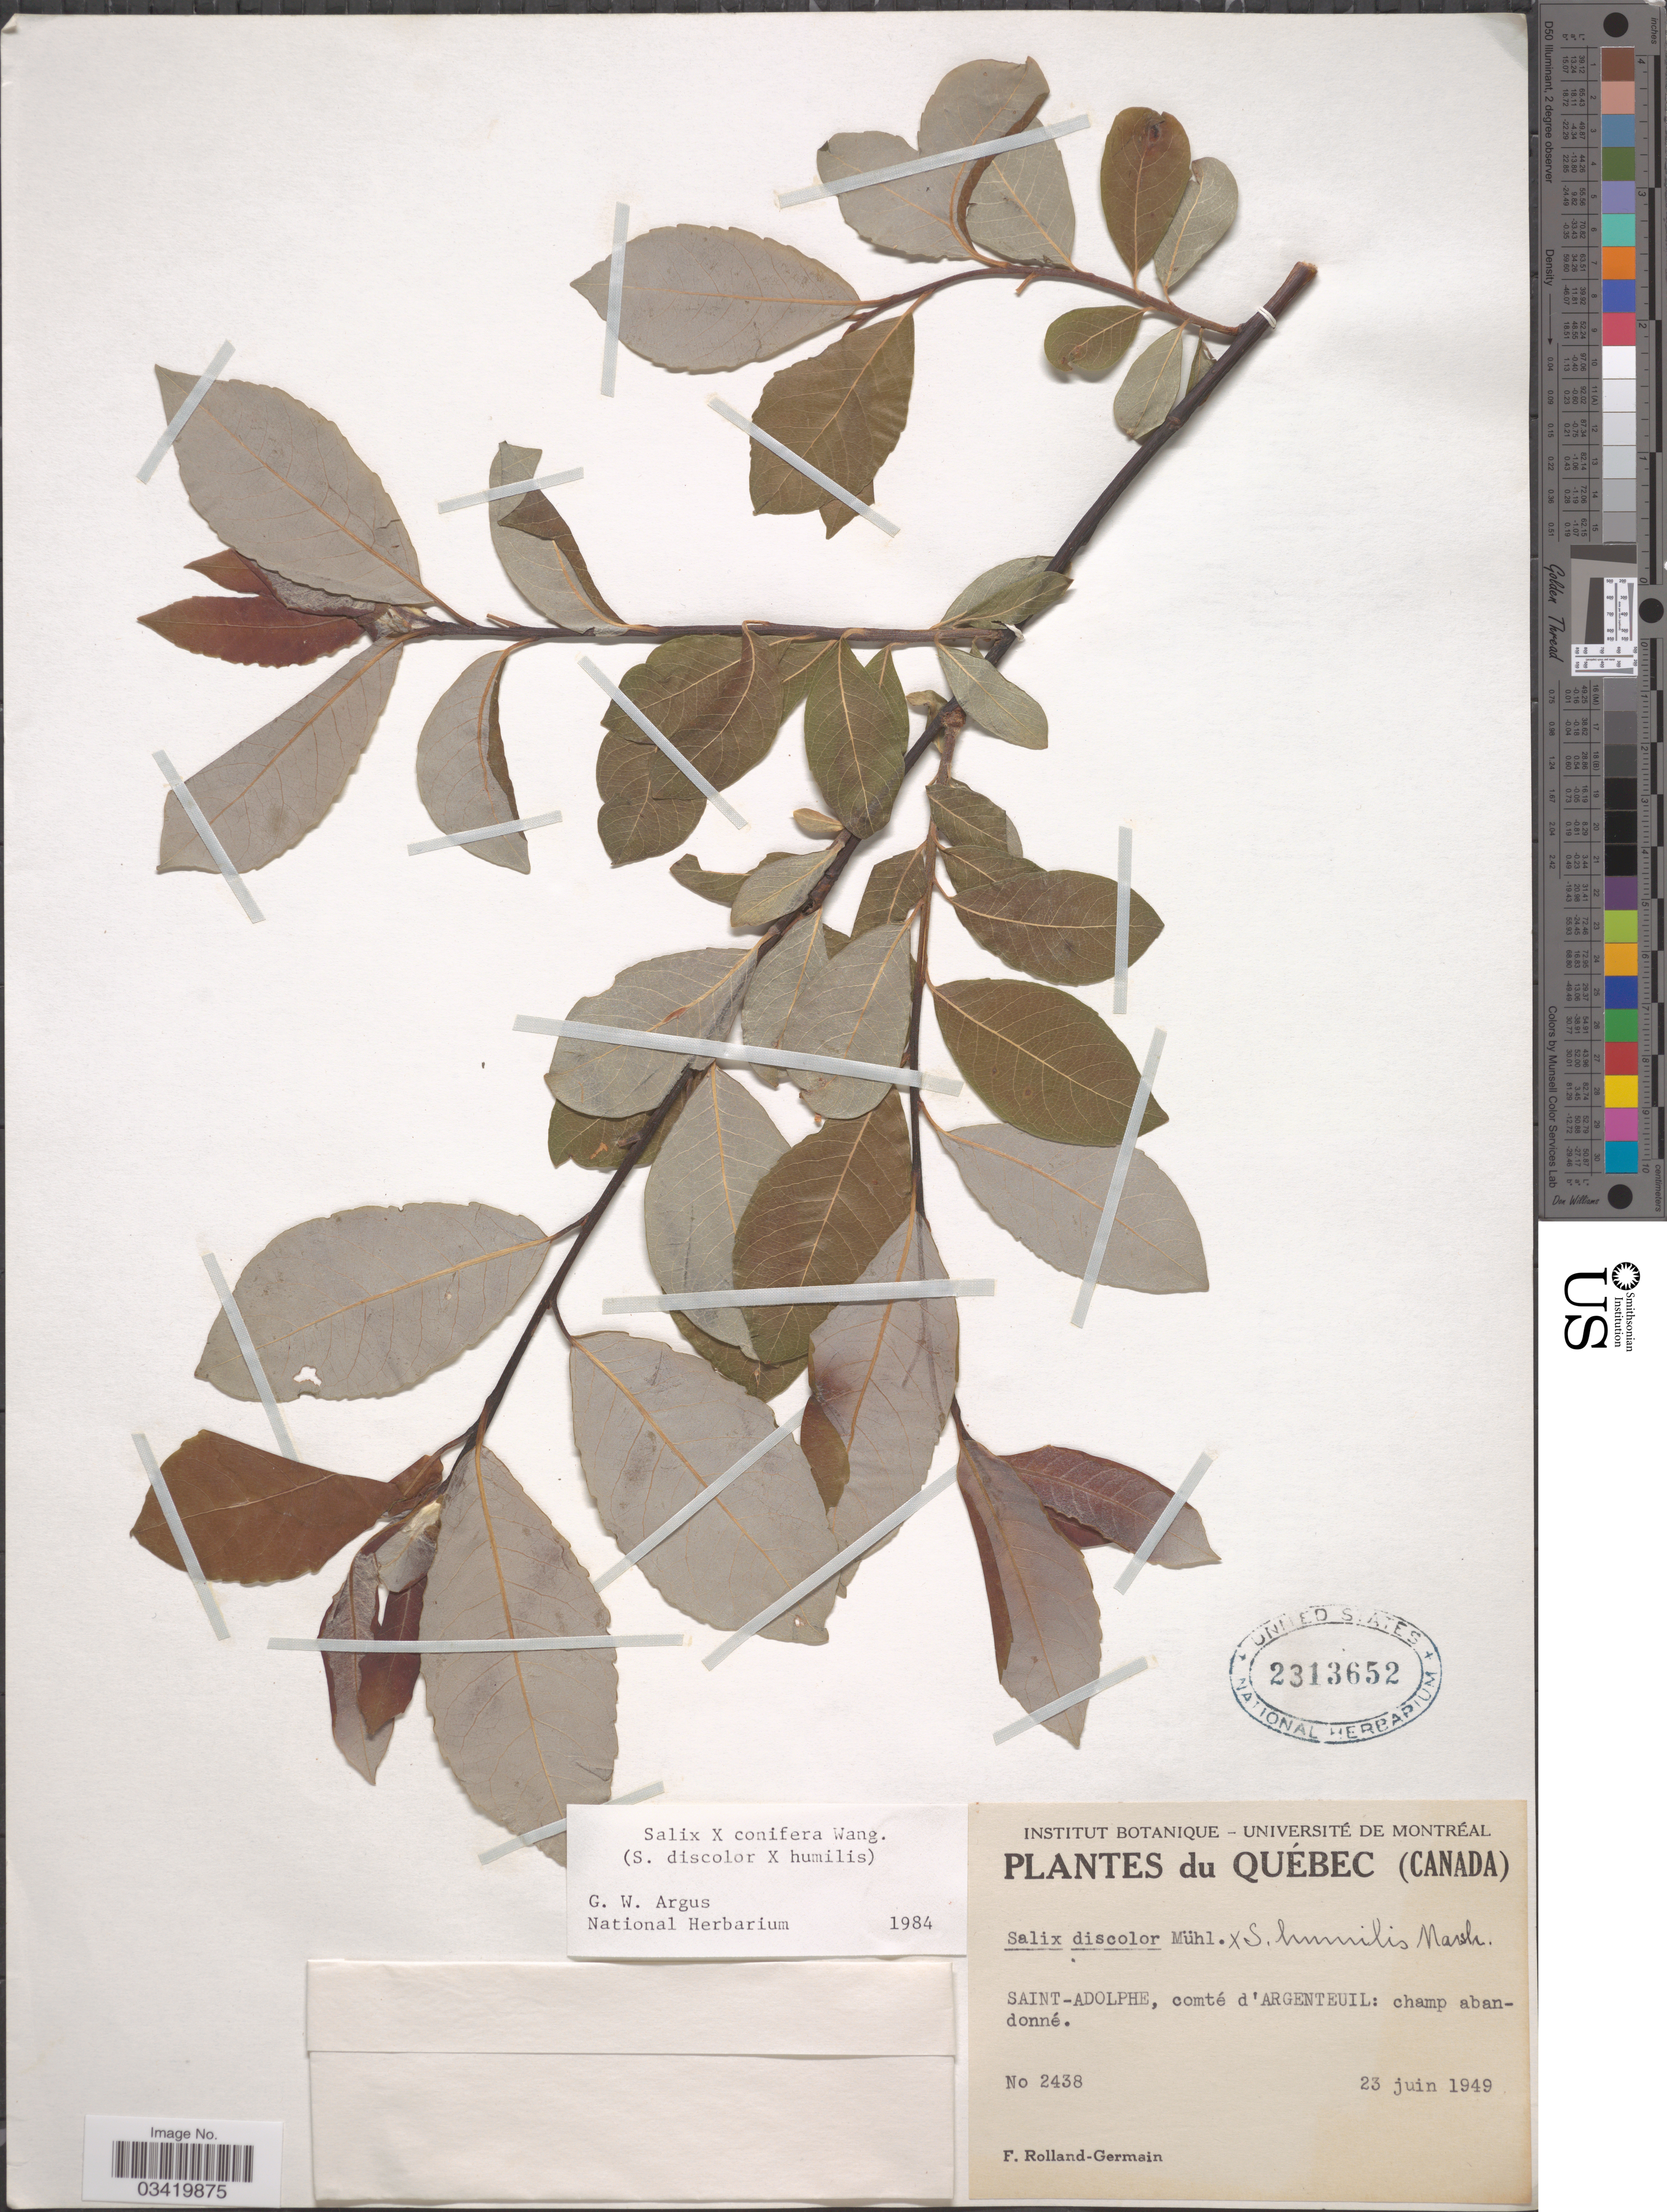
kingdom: Plantae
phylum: Tracheophyta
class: Magnoliopsida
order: Malpighiales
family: Salicaceae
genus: Salix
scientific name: Salix x conifera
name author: Wangenh.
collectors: Rolland-Germain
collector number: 2438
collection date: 1949-06-23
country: Canada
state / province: Quebec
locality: Saint-Adolphe, comté d'Argenteuil.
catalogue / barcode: US 2313652